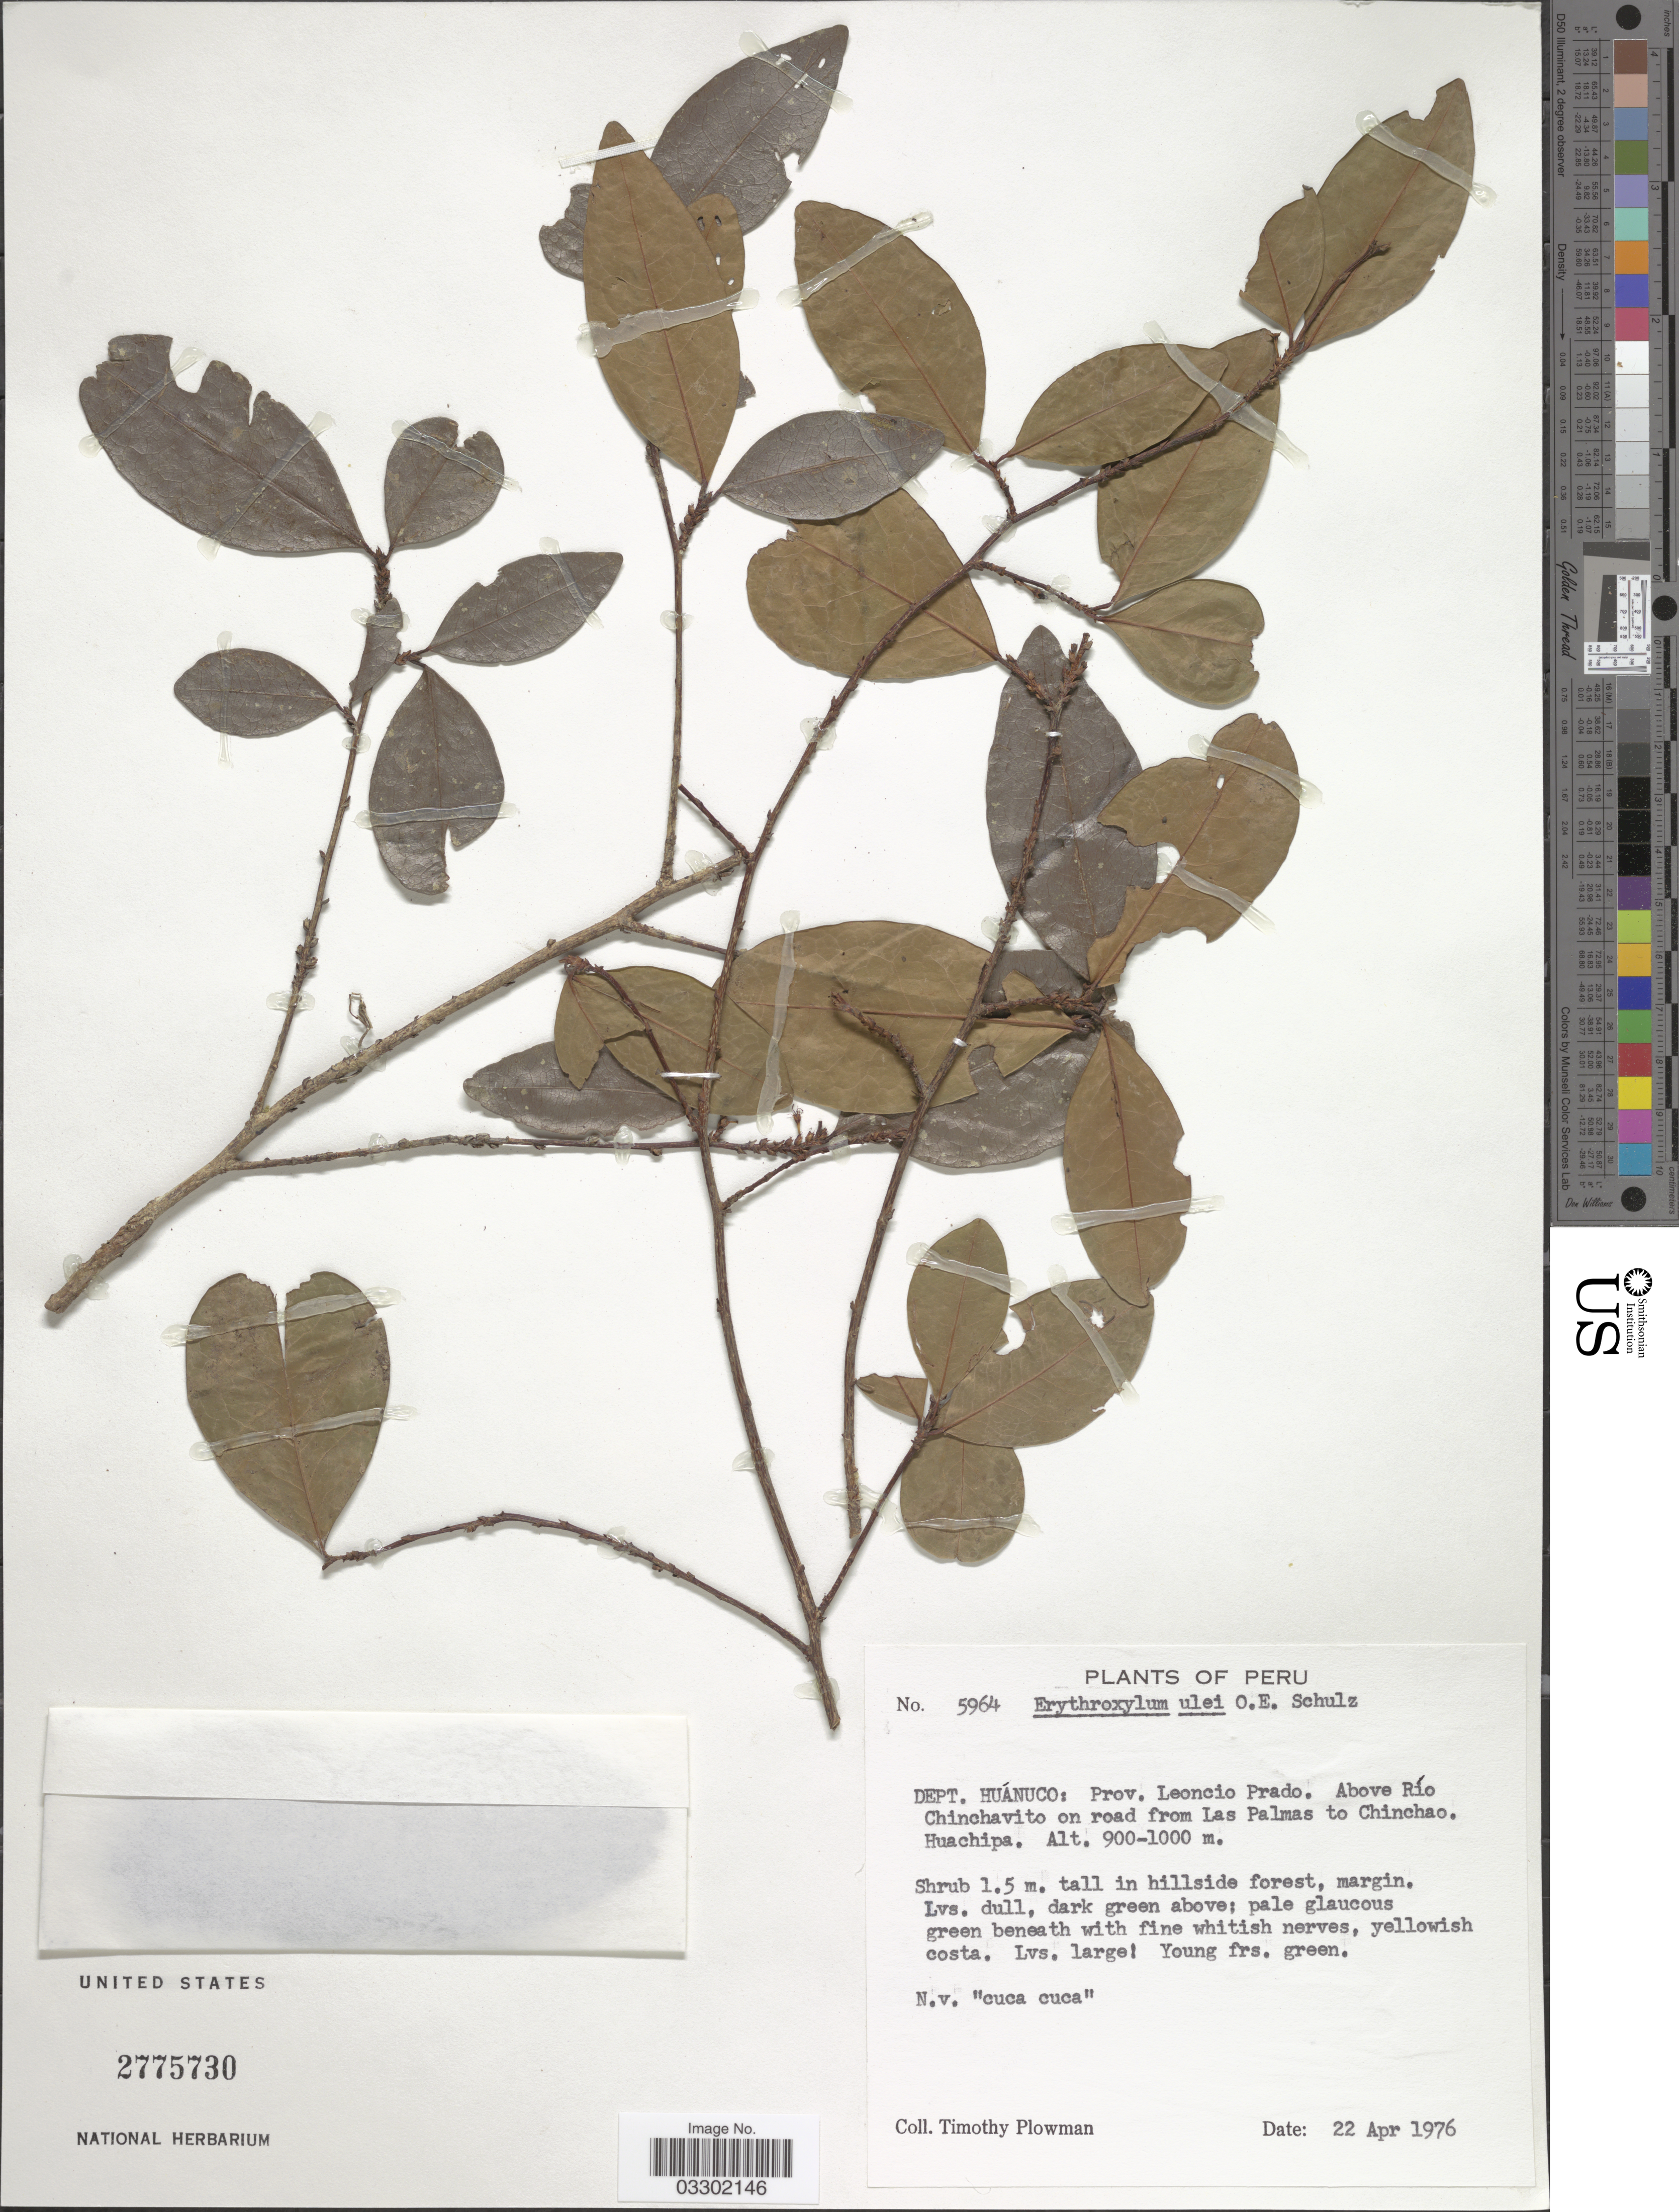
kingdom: Plantae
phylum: Tracheophyta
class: Magnoliopsida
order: Malpighiales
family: Erythroxylaceae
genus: Erythroxylum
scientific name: Erythroxylum ulei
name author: O.E. Schulz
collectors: T. Plowman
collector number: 5964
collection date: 1976-04-22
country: Peru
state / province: Huánuco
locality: Dept. Huánuco: Prov. Leoncio Prado. Above Río Chinchavito on road from Las Palmas to Chinchao. Huachipa.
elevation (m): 900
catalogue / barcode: US 2775730